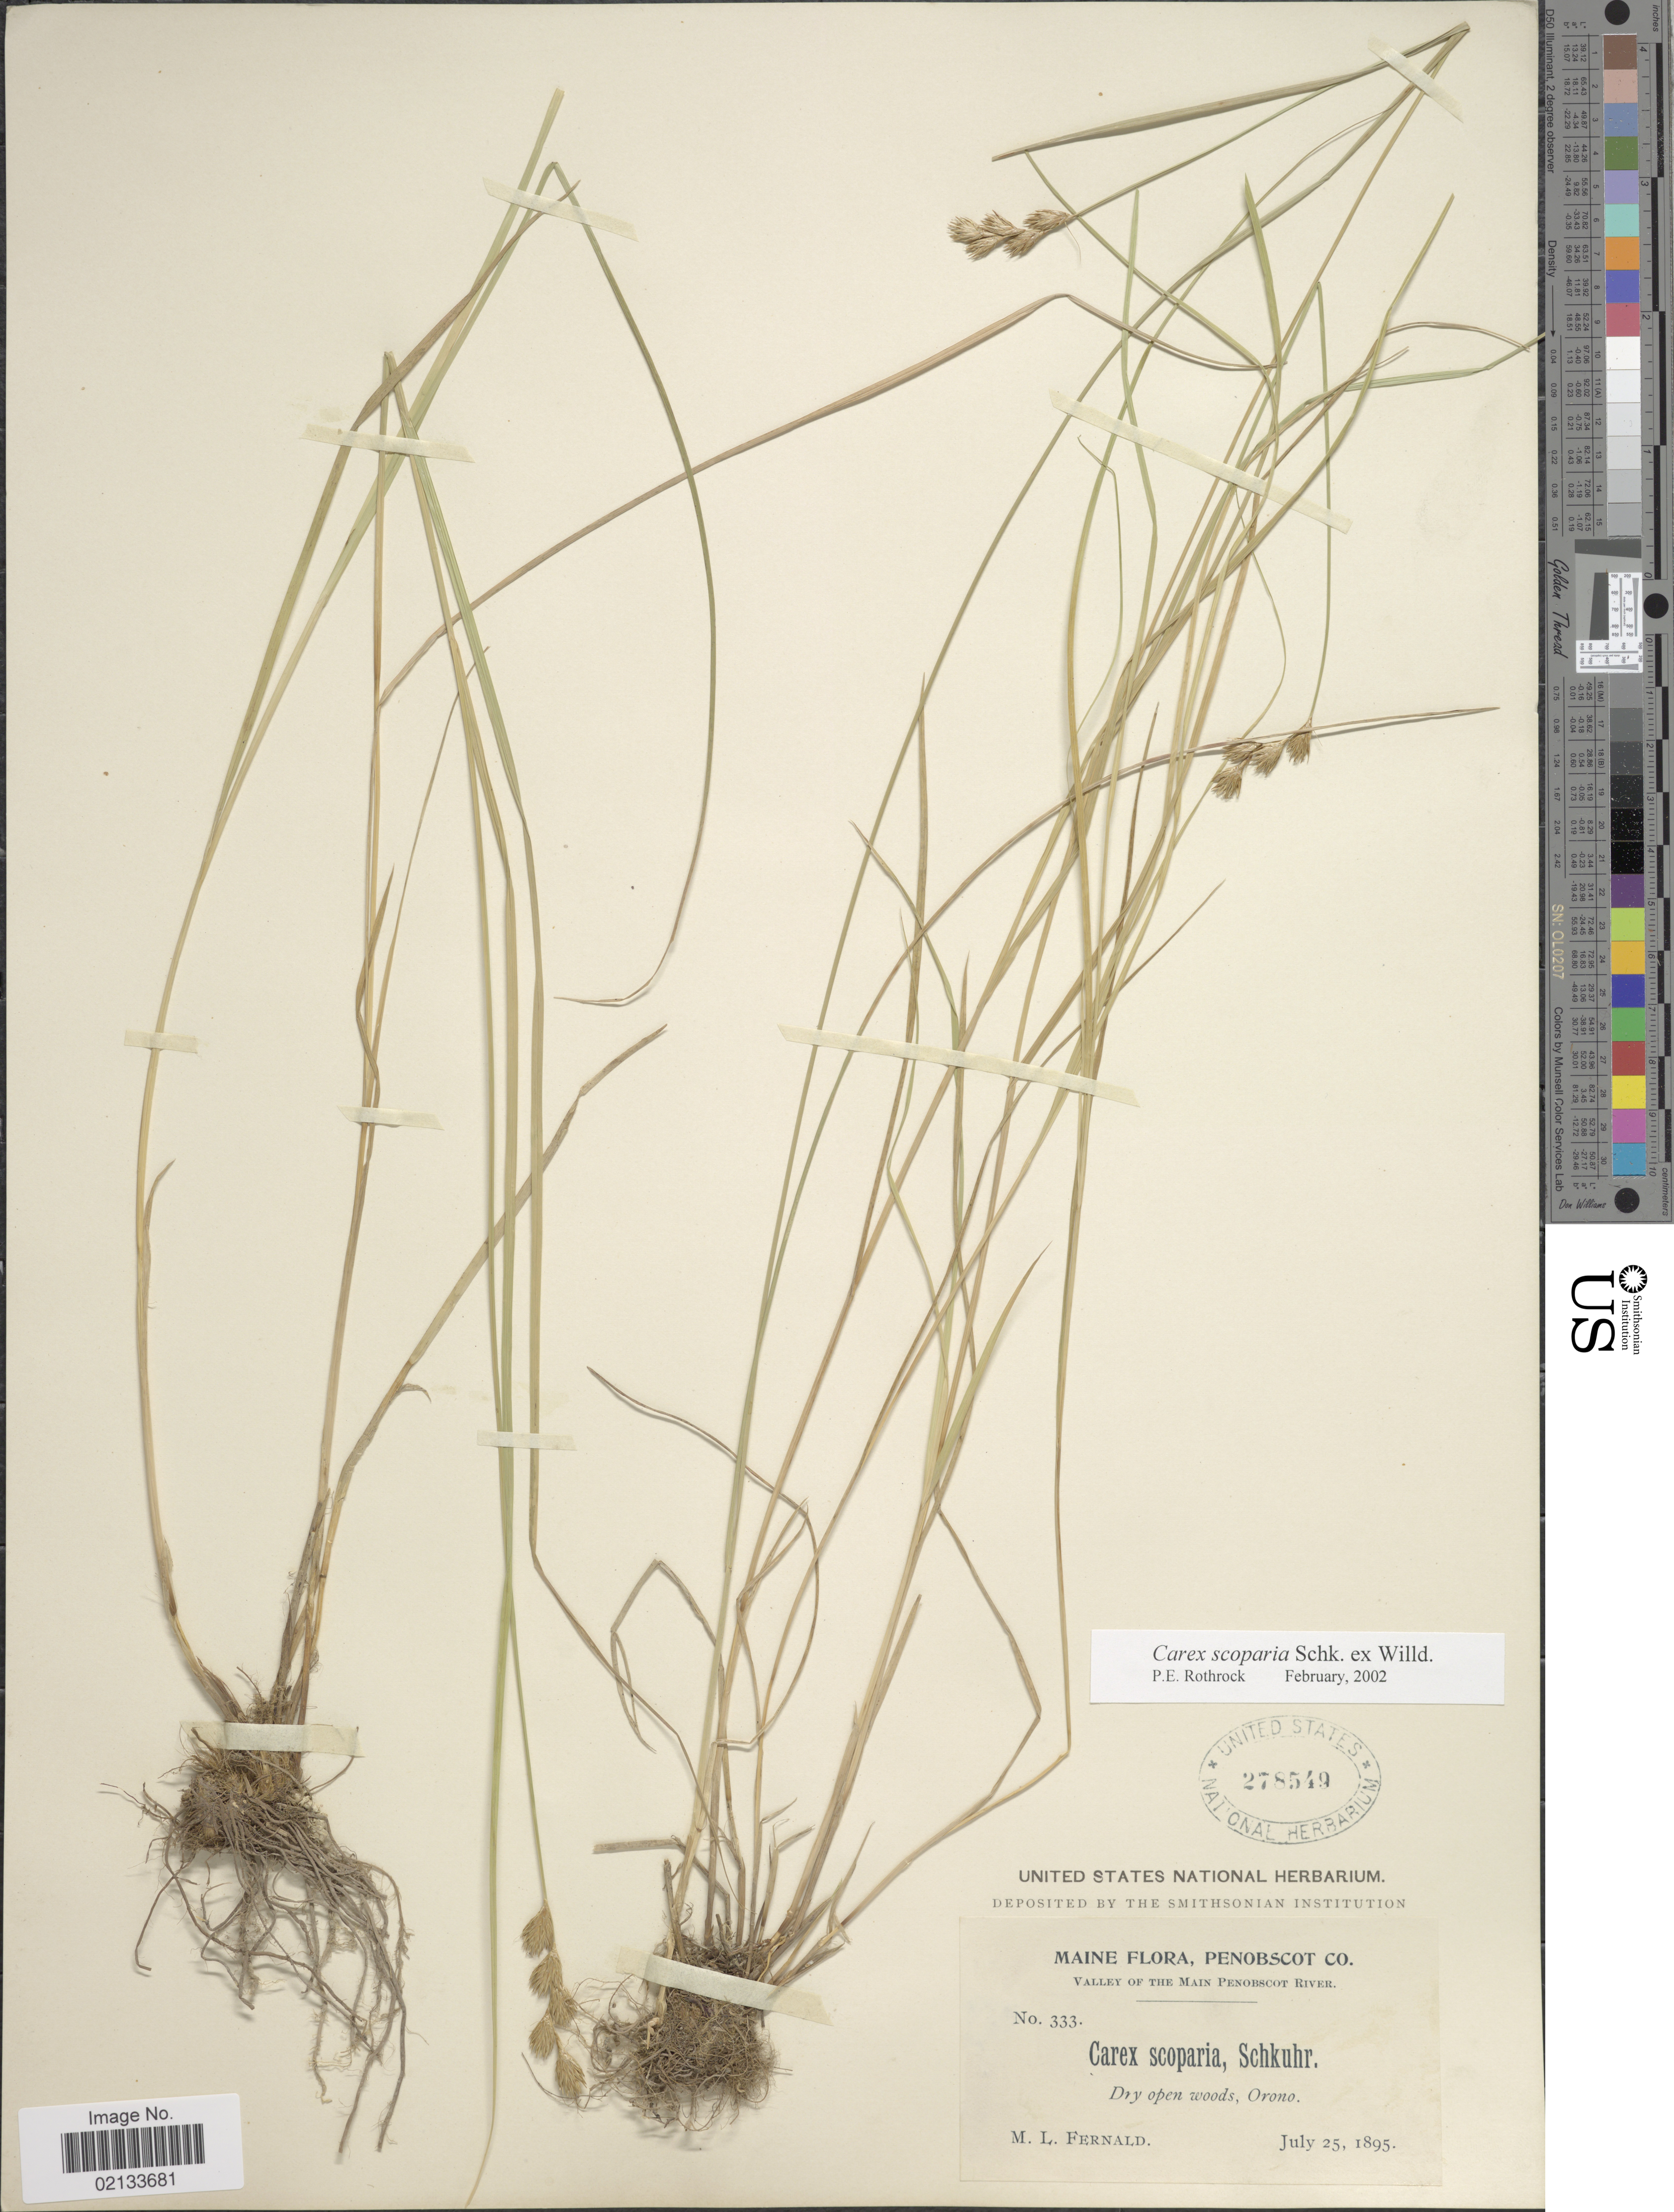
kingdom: Plantae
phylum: Tracheophyta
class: Liliopsida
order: Poales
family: Cyperaceae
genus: Carex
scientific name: Carex scoparia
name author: Schkuhr ex Willd.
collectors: M. L. Fernald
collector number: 333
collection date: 1895-07-25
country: United States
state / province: Maine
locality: Penobscot Co, Valley of The Main Penobscot River, Dry open woods, Orono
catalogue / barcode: US 278549